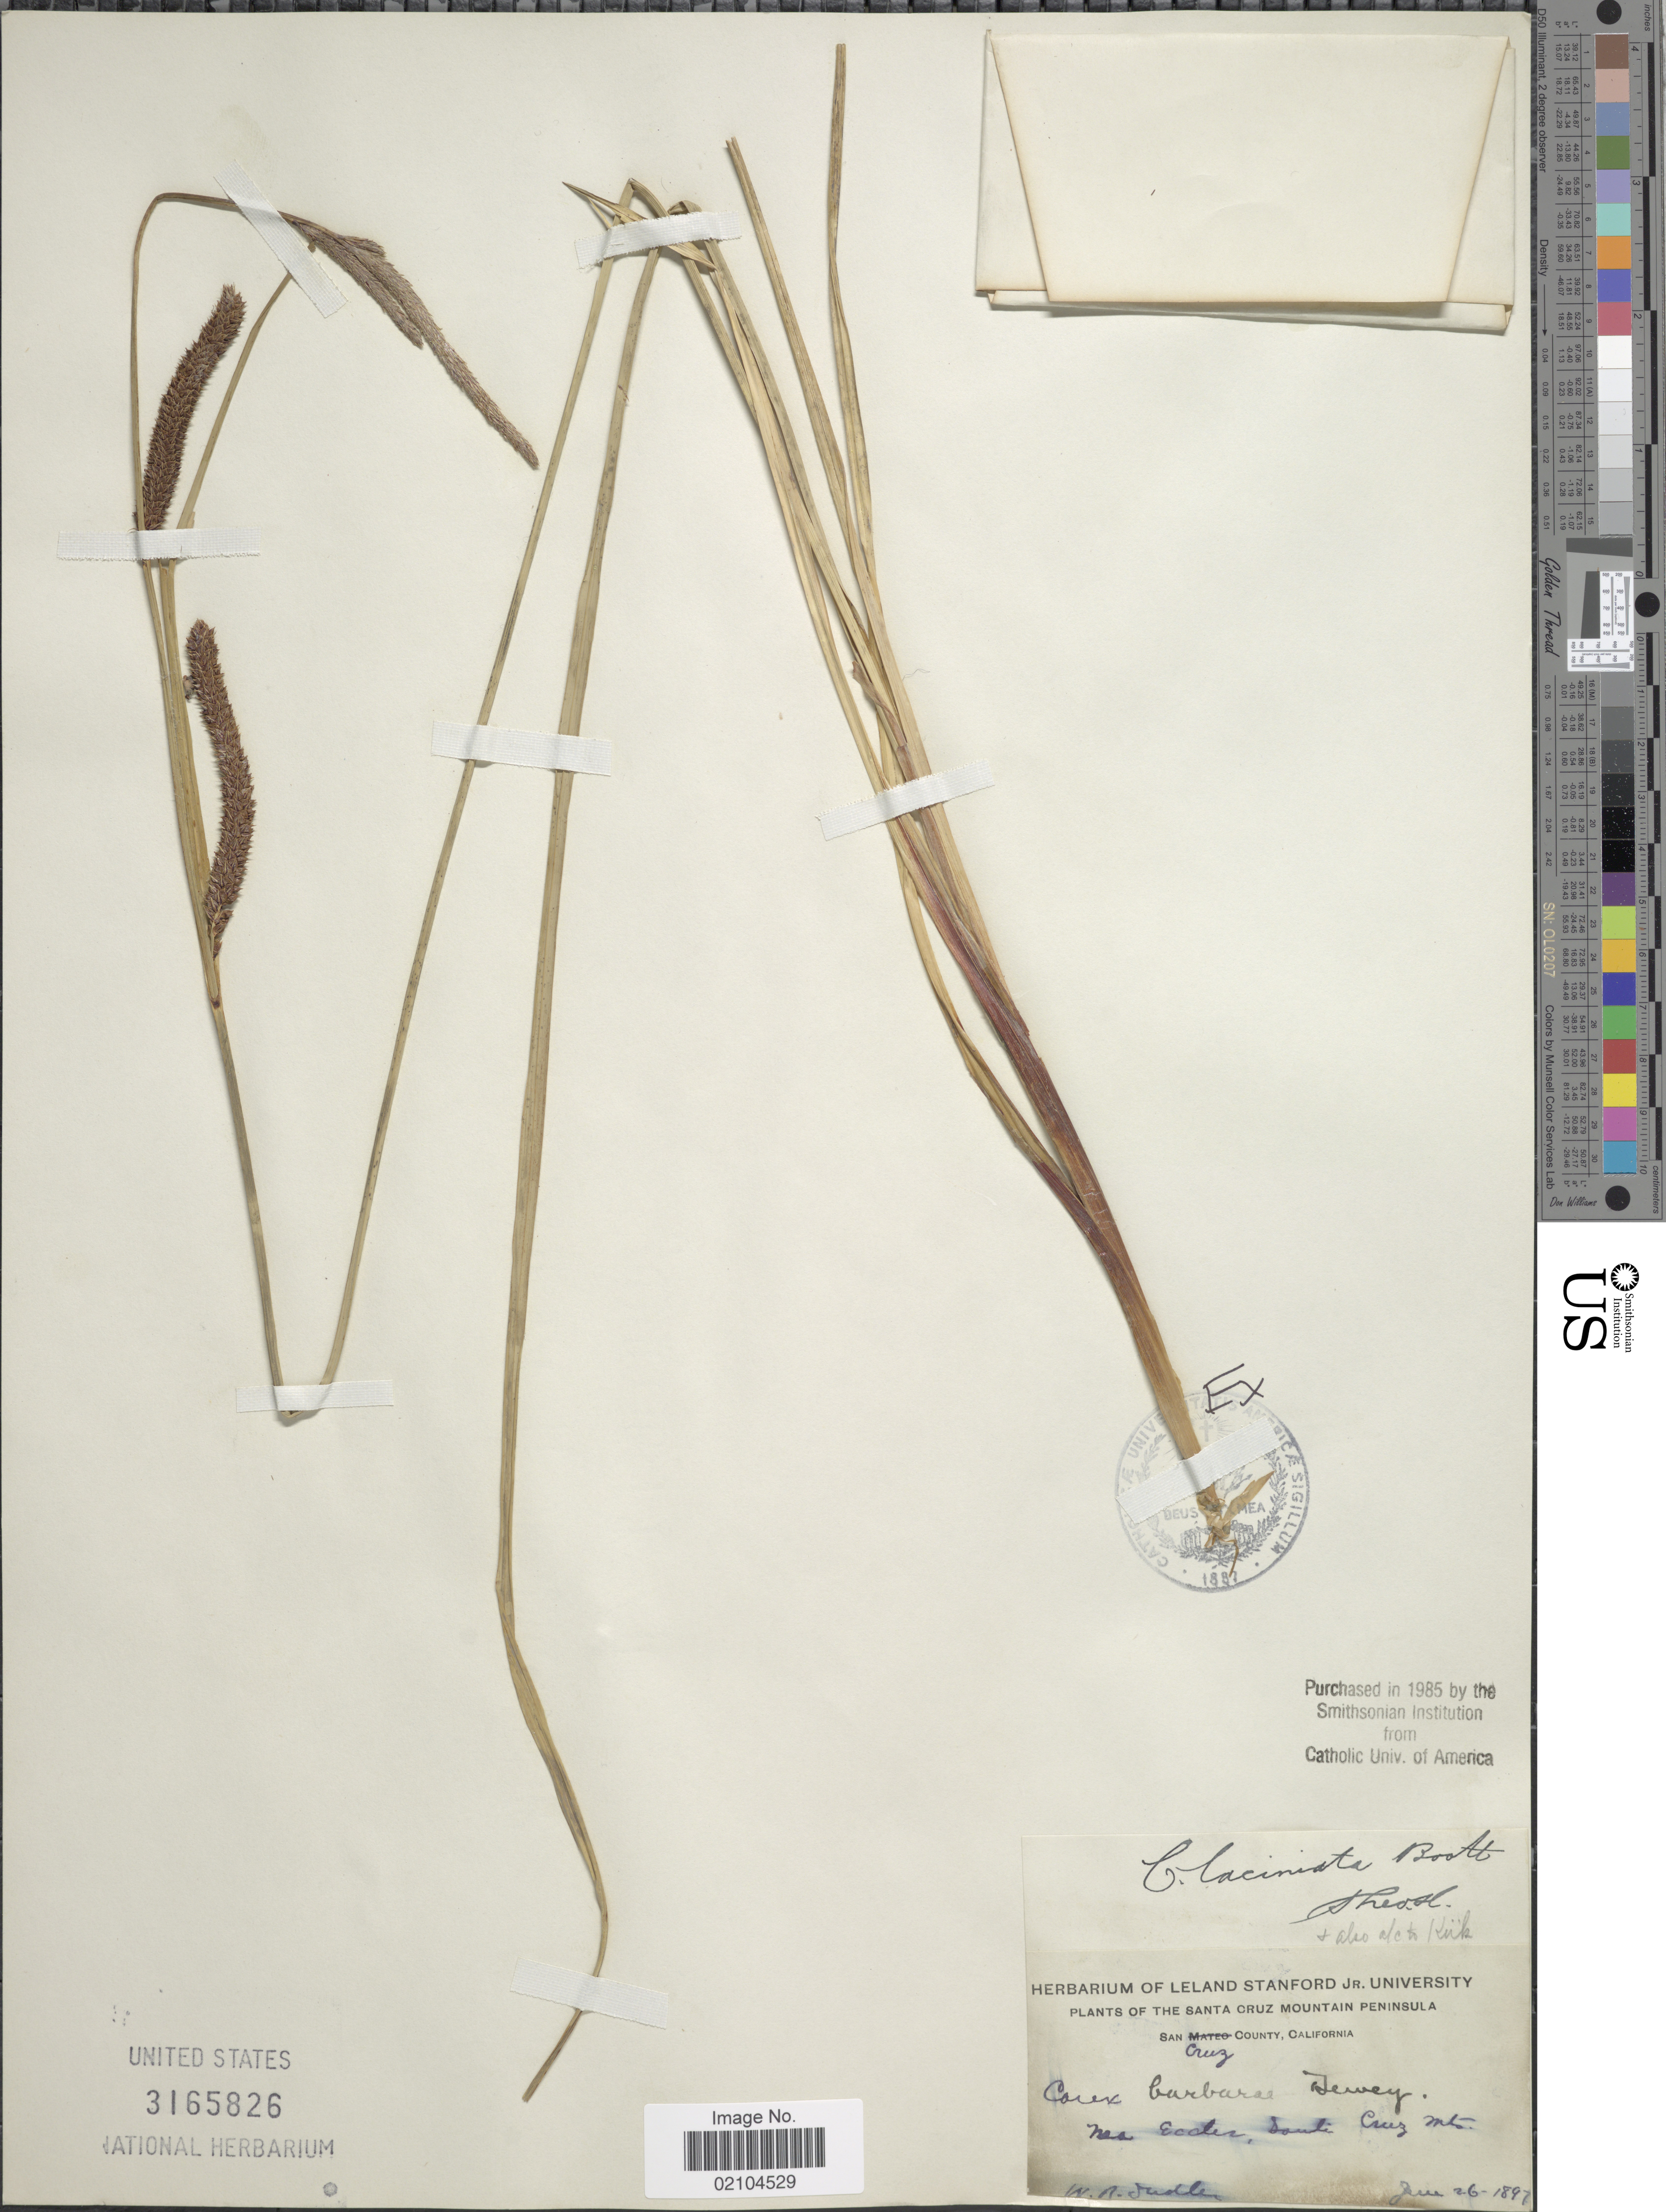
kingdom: Plantae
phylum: Tracheophyta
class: Liliopsida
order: Poales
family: Cyperaceae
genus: Carex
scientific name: Carex barbarae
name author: Dewey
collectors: W. Sudler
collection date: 1897-06-26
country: United States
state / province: California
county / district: Santa Cruz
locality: Santa Cruz Mountain Peninsula, San Cruz County, near Eccles, Santa Cruz Mts.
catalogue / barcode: US 3165826